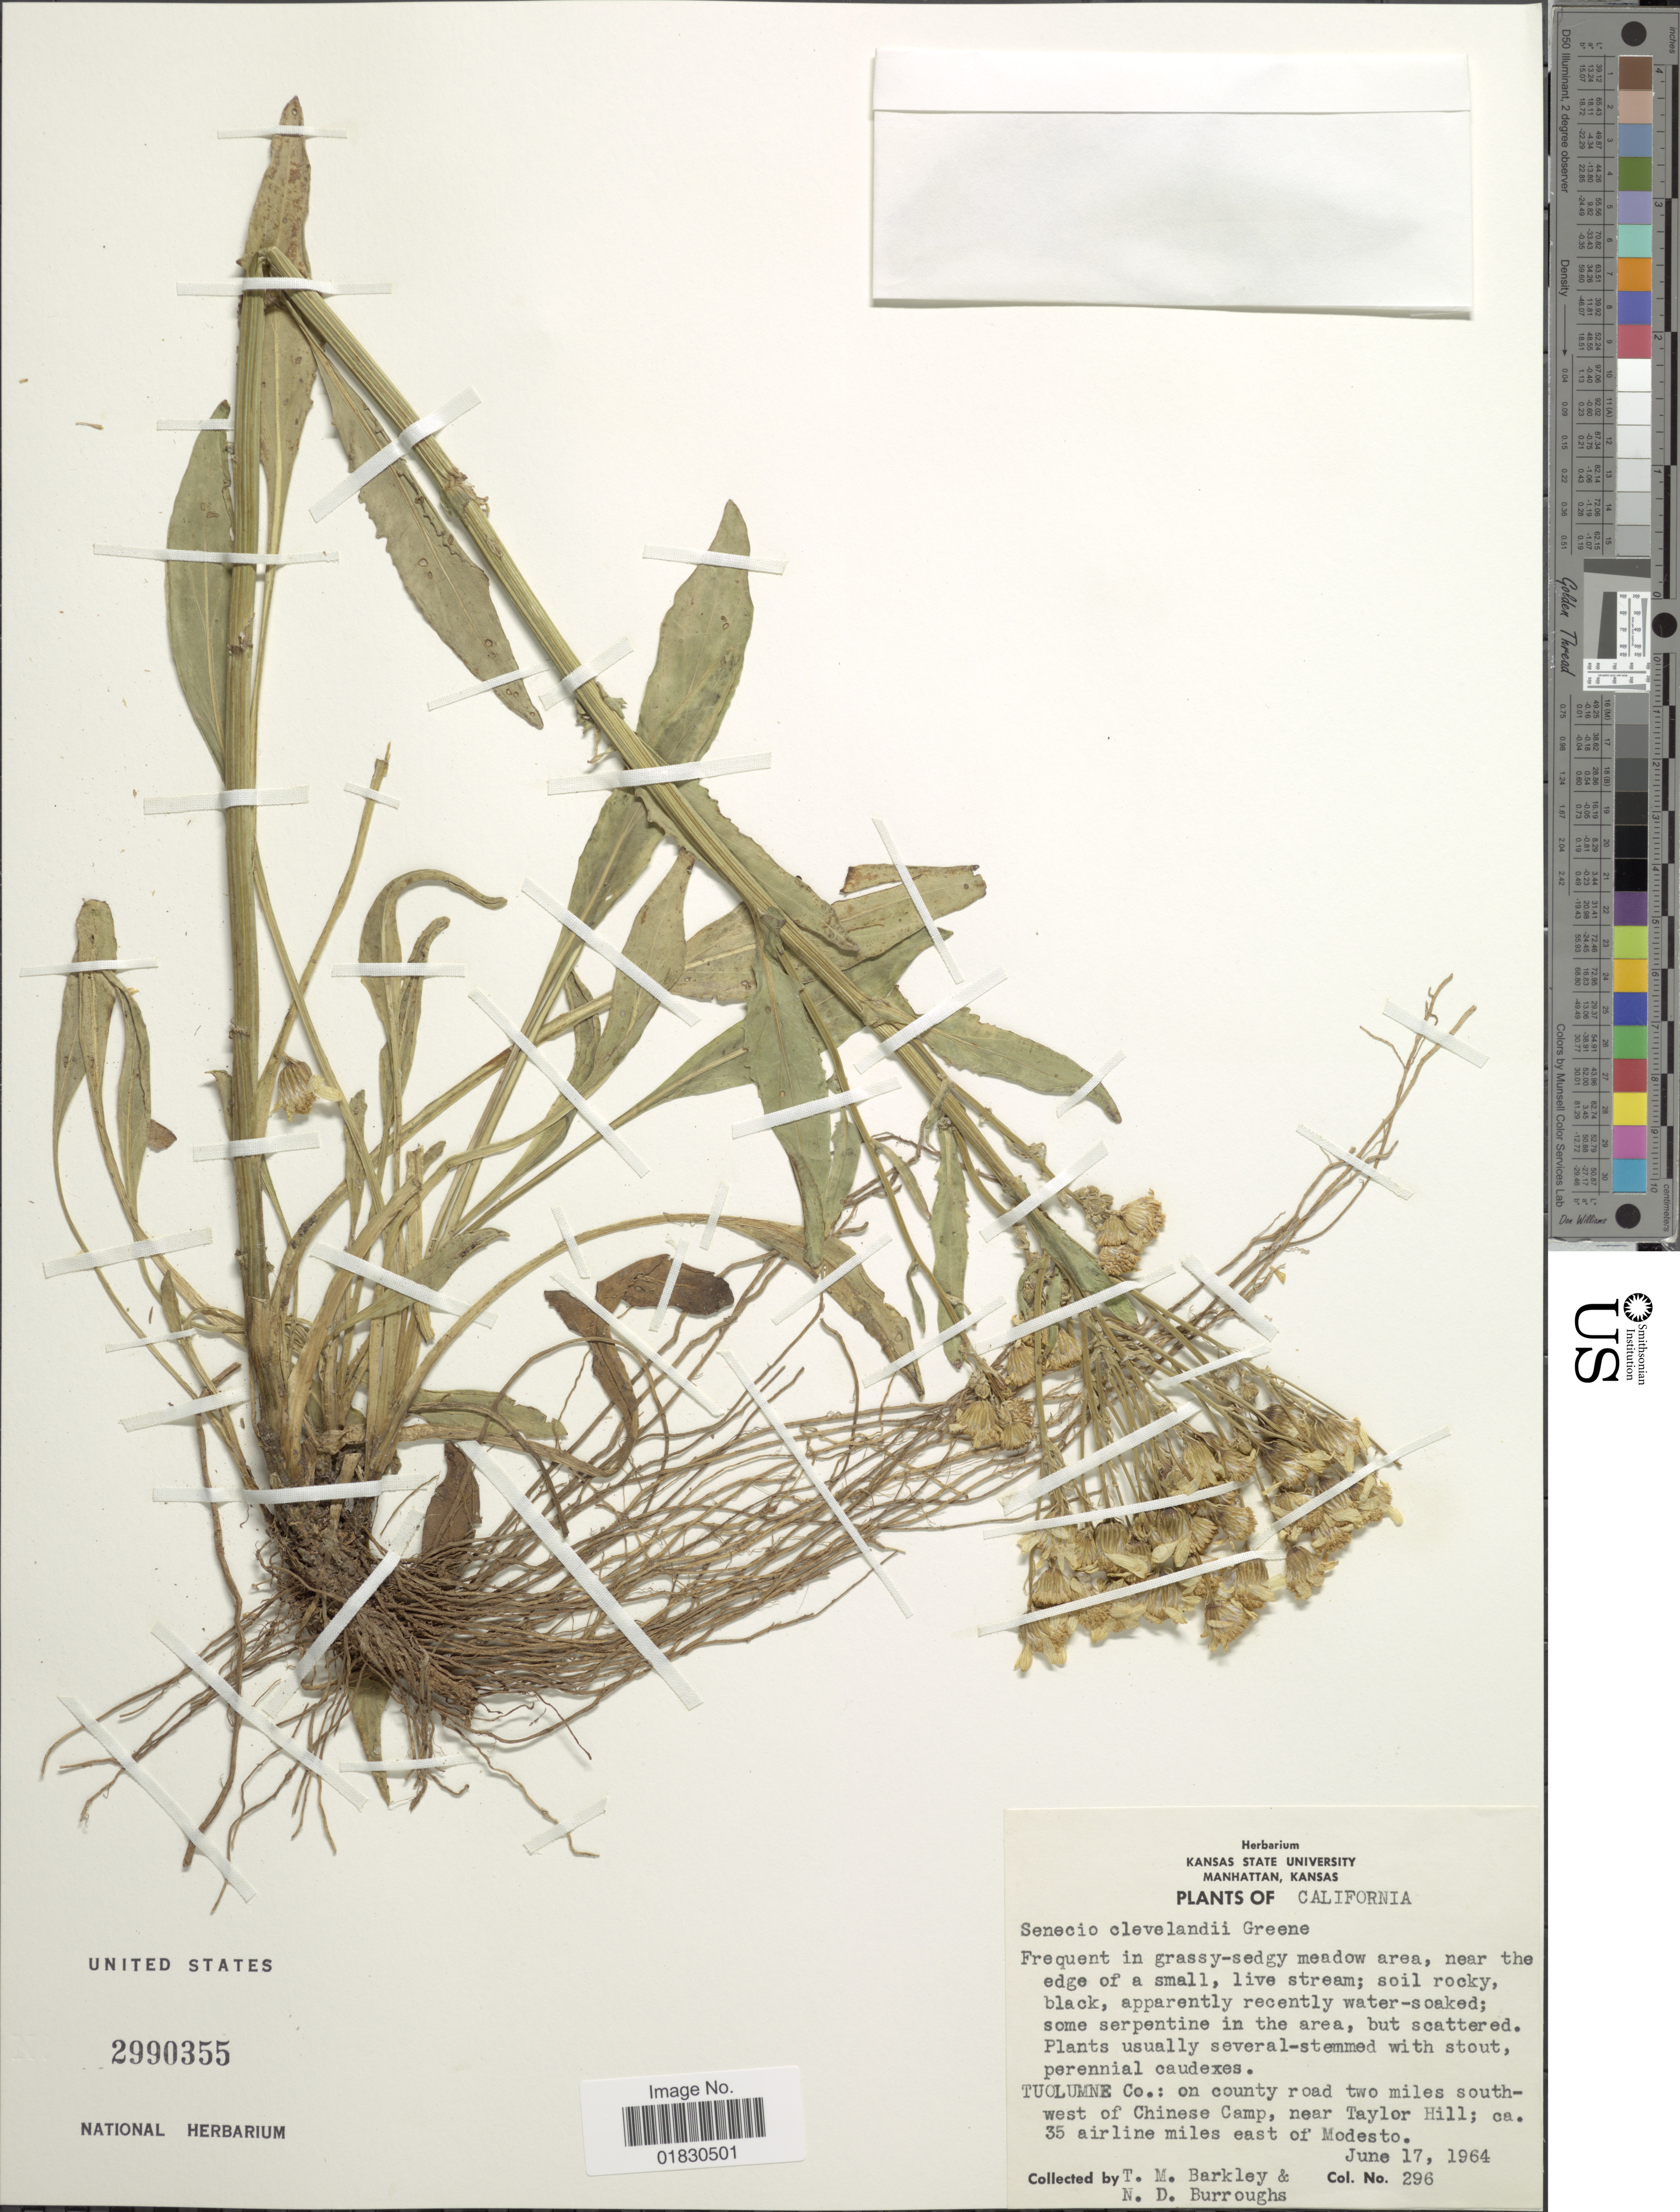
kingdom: Plantae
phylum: Tracheophyta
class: Magnoliopsida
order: Asterales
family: Asteraceae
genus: Packera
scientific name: Packera clevelandii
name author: (Greene) W.A. Weber & Á. Löve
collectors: T. M. Barkley & N. Burroughs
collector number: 296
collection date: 1964-06-17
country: United States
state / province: California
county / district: Tuolumne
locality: Tuolumne Co.: on county road two miles southwest of Chinese Camp, near Taylor Hill, 35 airline miles east of Modesto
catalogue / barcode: US 2990355